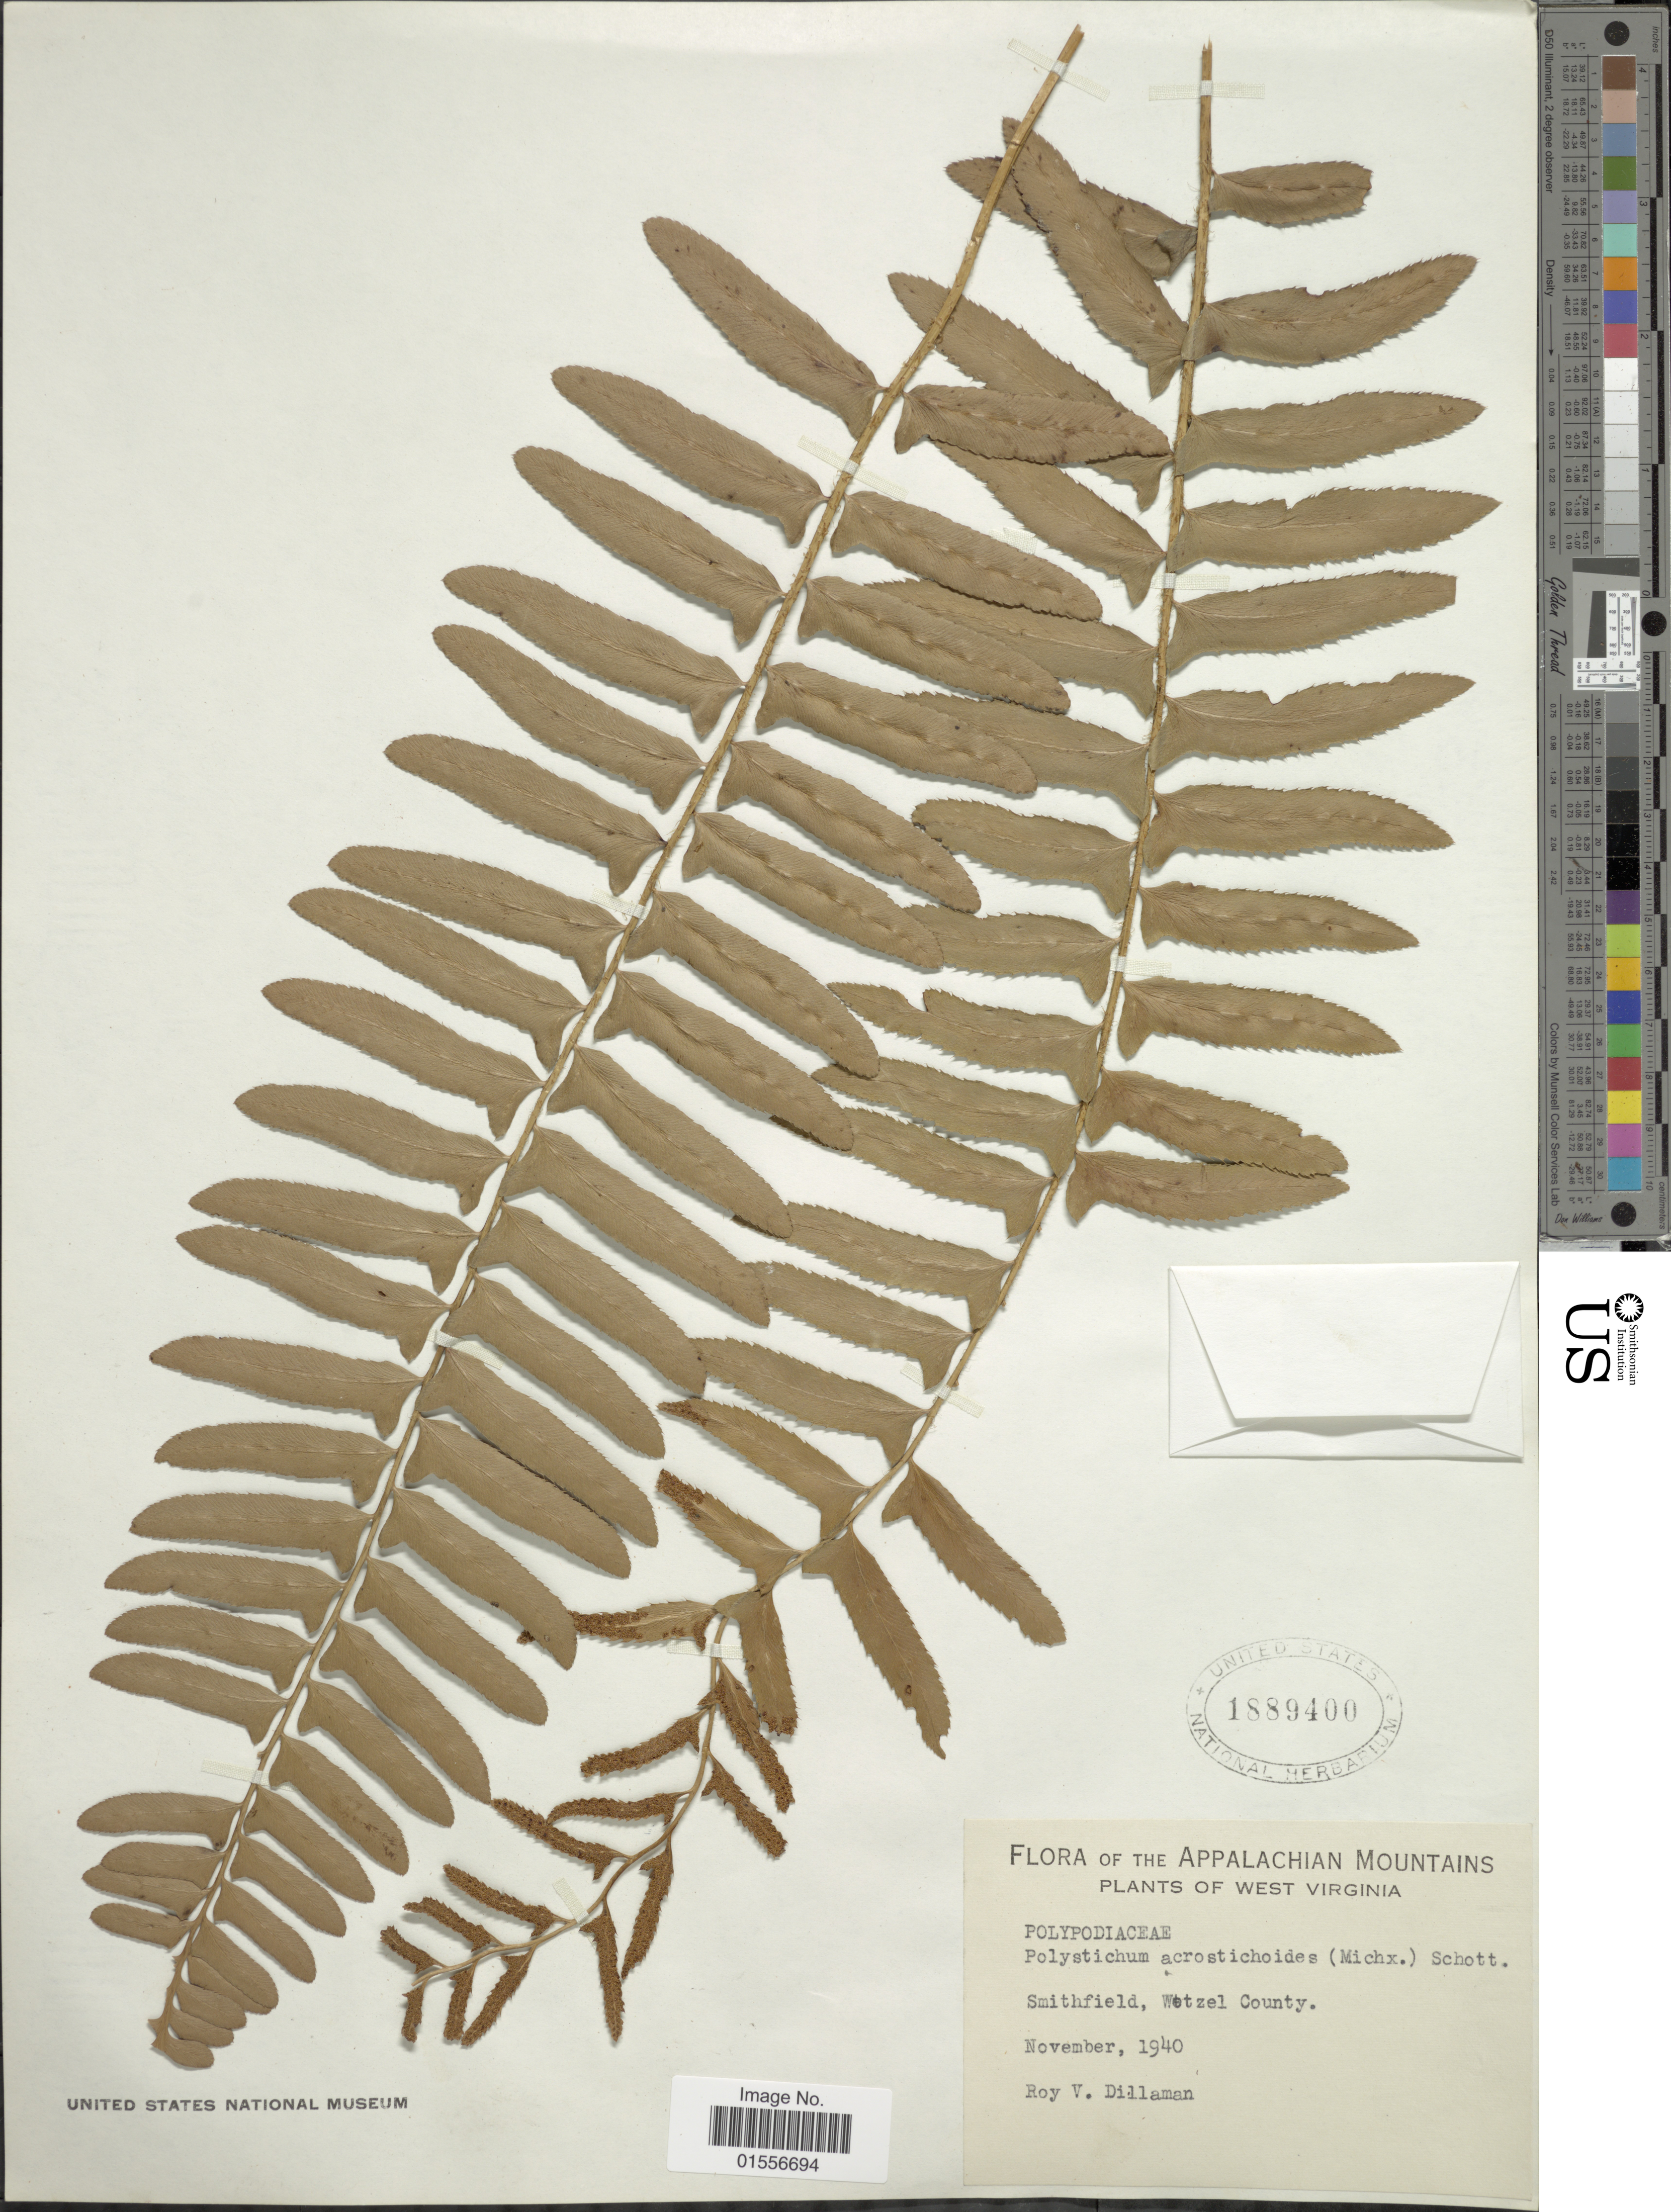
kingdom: Plantae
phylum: Tracheophyta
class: Polypodiopsida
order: Polypodiales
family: Dryopteridaceae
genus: Polystichum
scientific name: Polystichum acrostichoides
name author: (Michx.) Schott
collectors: R. Dillaman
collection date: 1940-11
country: United States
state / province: West Virginia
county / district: Wetzel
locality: Appalachian Mountains, Smithfield, Wetzel County.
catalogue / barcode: US 1889400